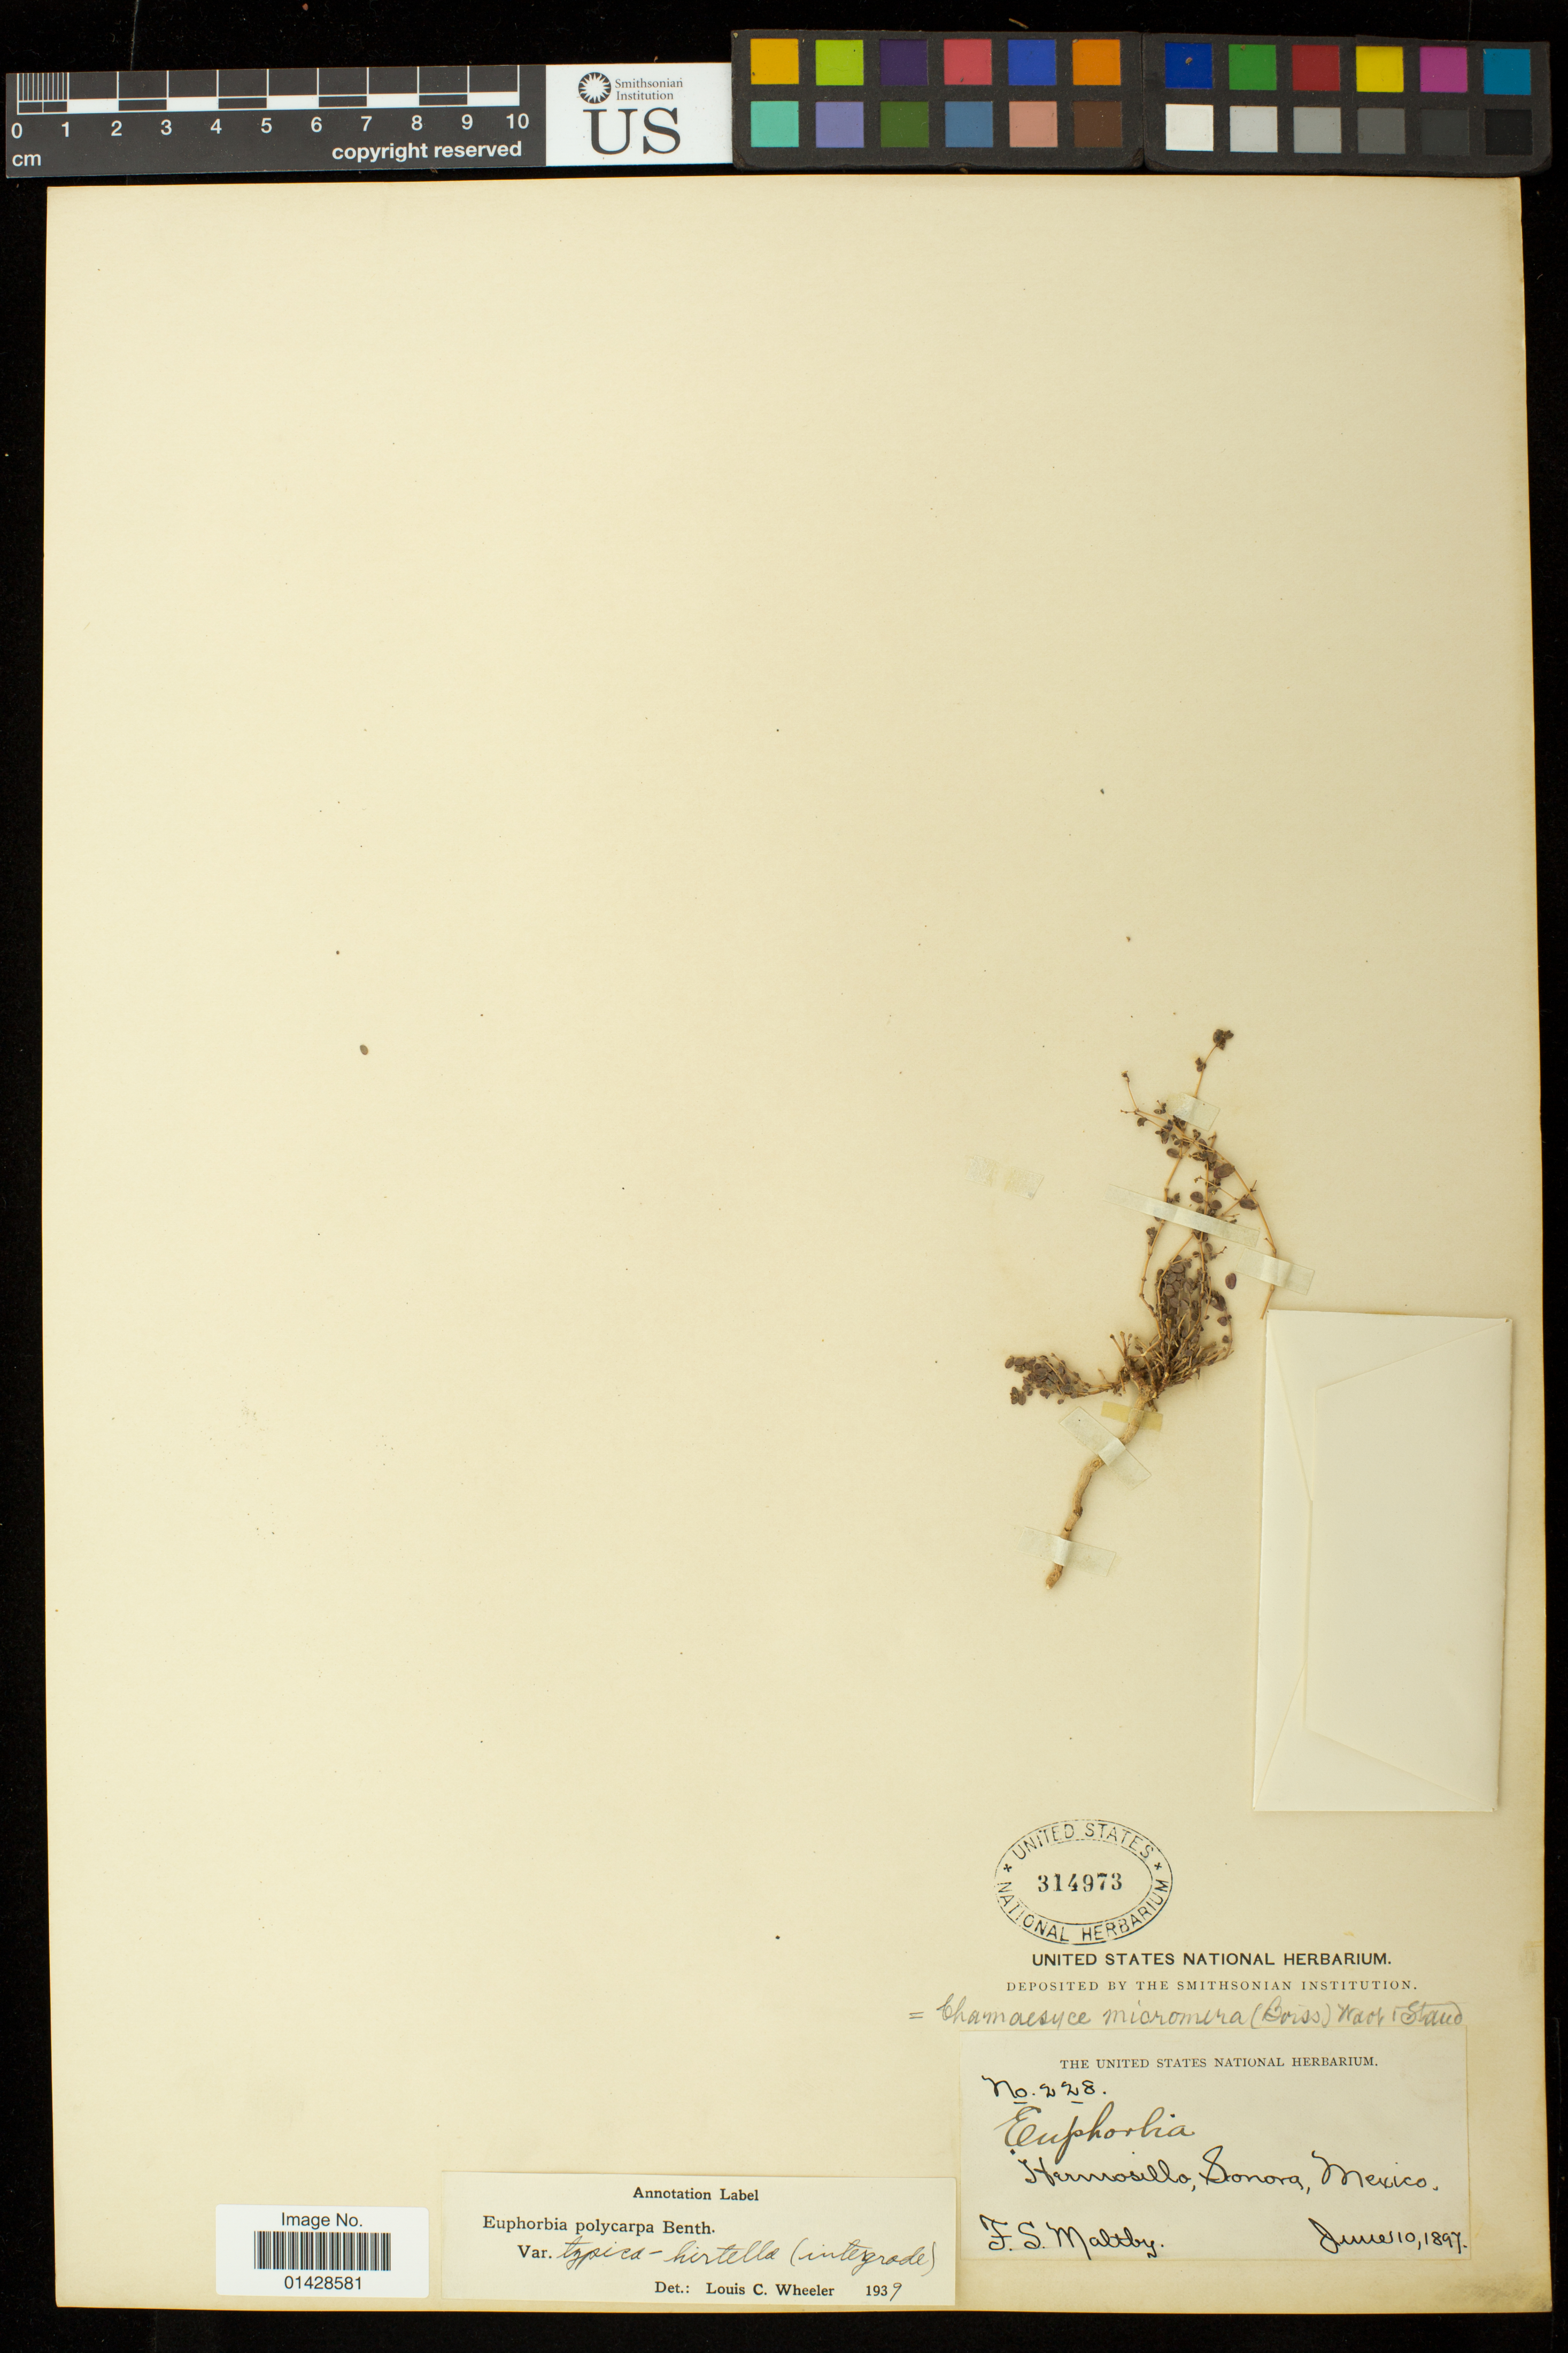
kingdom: Plantae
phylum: Tracheophyta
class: Magnoliopsida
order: Malpighiales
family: Euphorbiaceae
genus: Euphorbia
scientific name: Euphorbia polycarpa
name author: Benth.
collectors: F. S. Maltby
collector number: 228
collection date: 1897-06-10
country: Mexico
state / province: Sonora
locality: Hermosillo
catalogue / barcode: US 314973